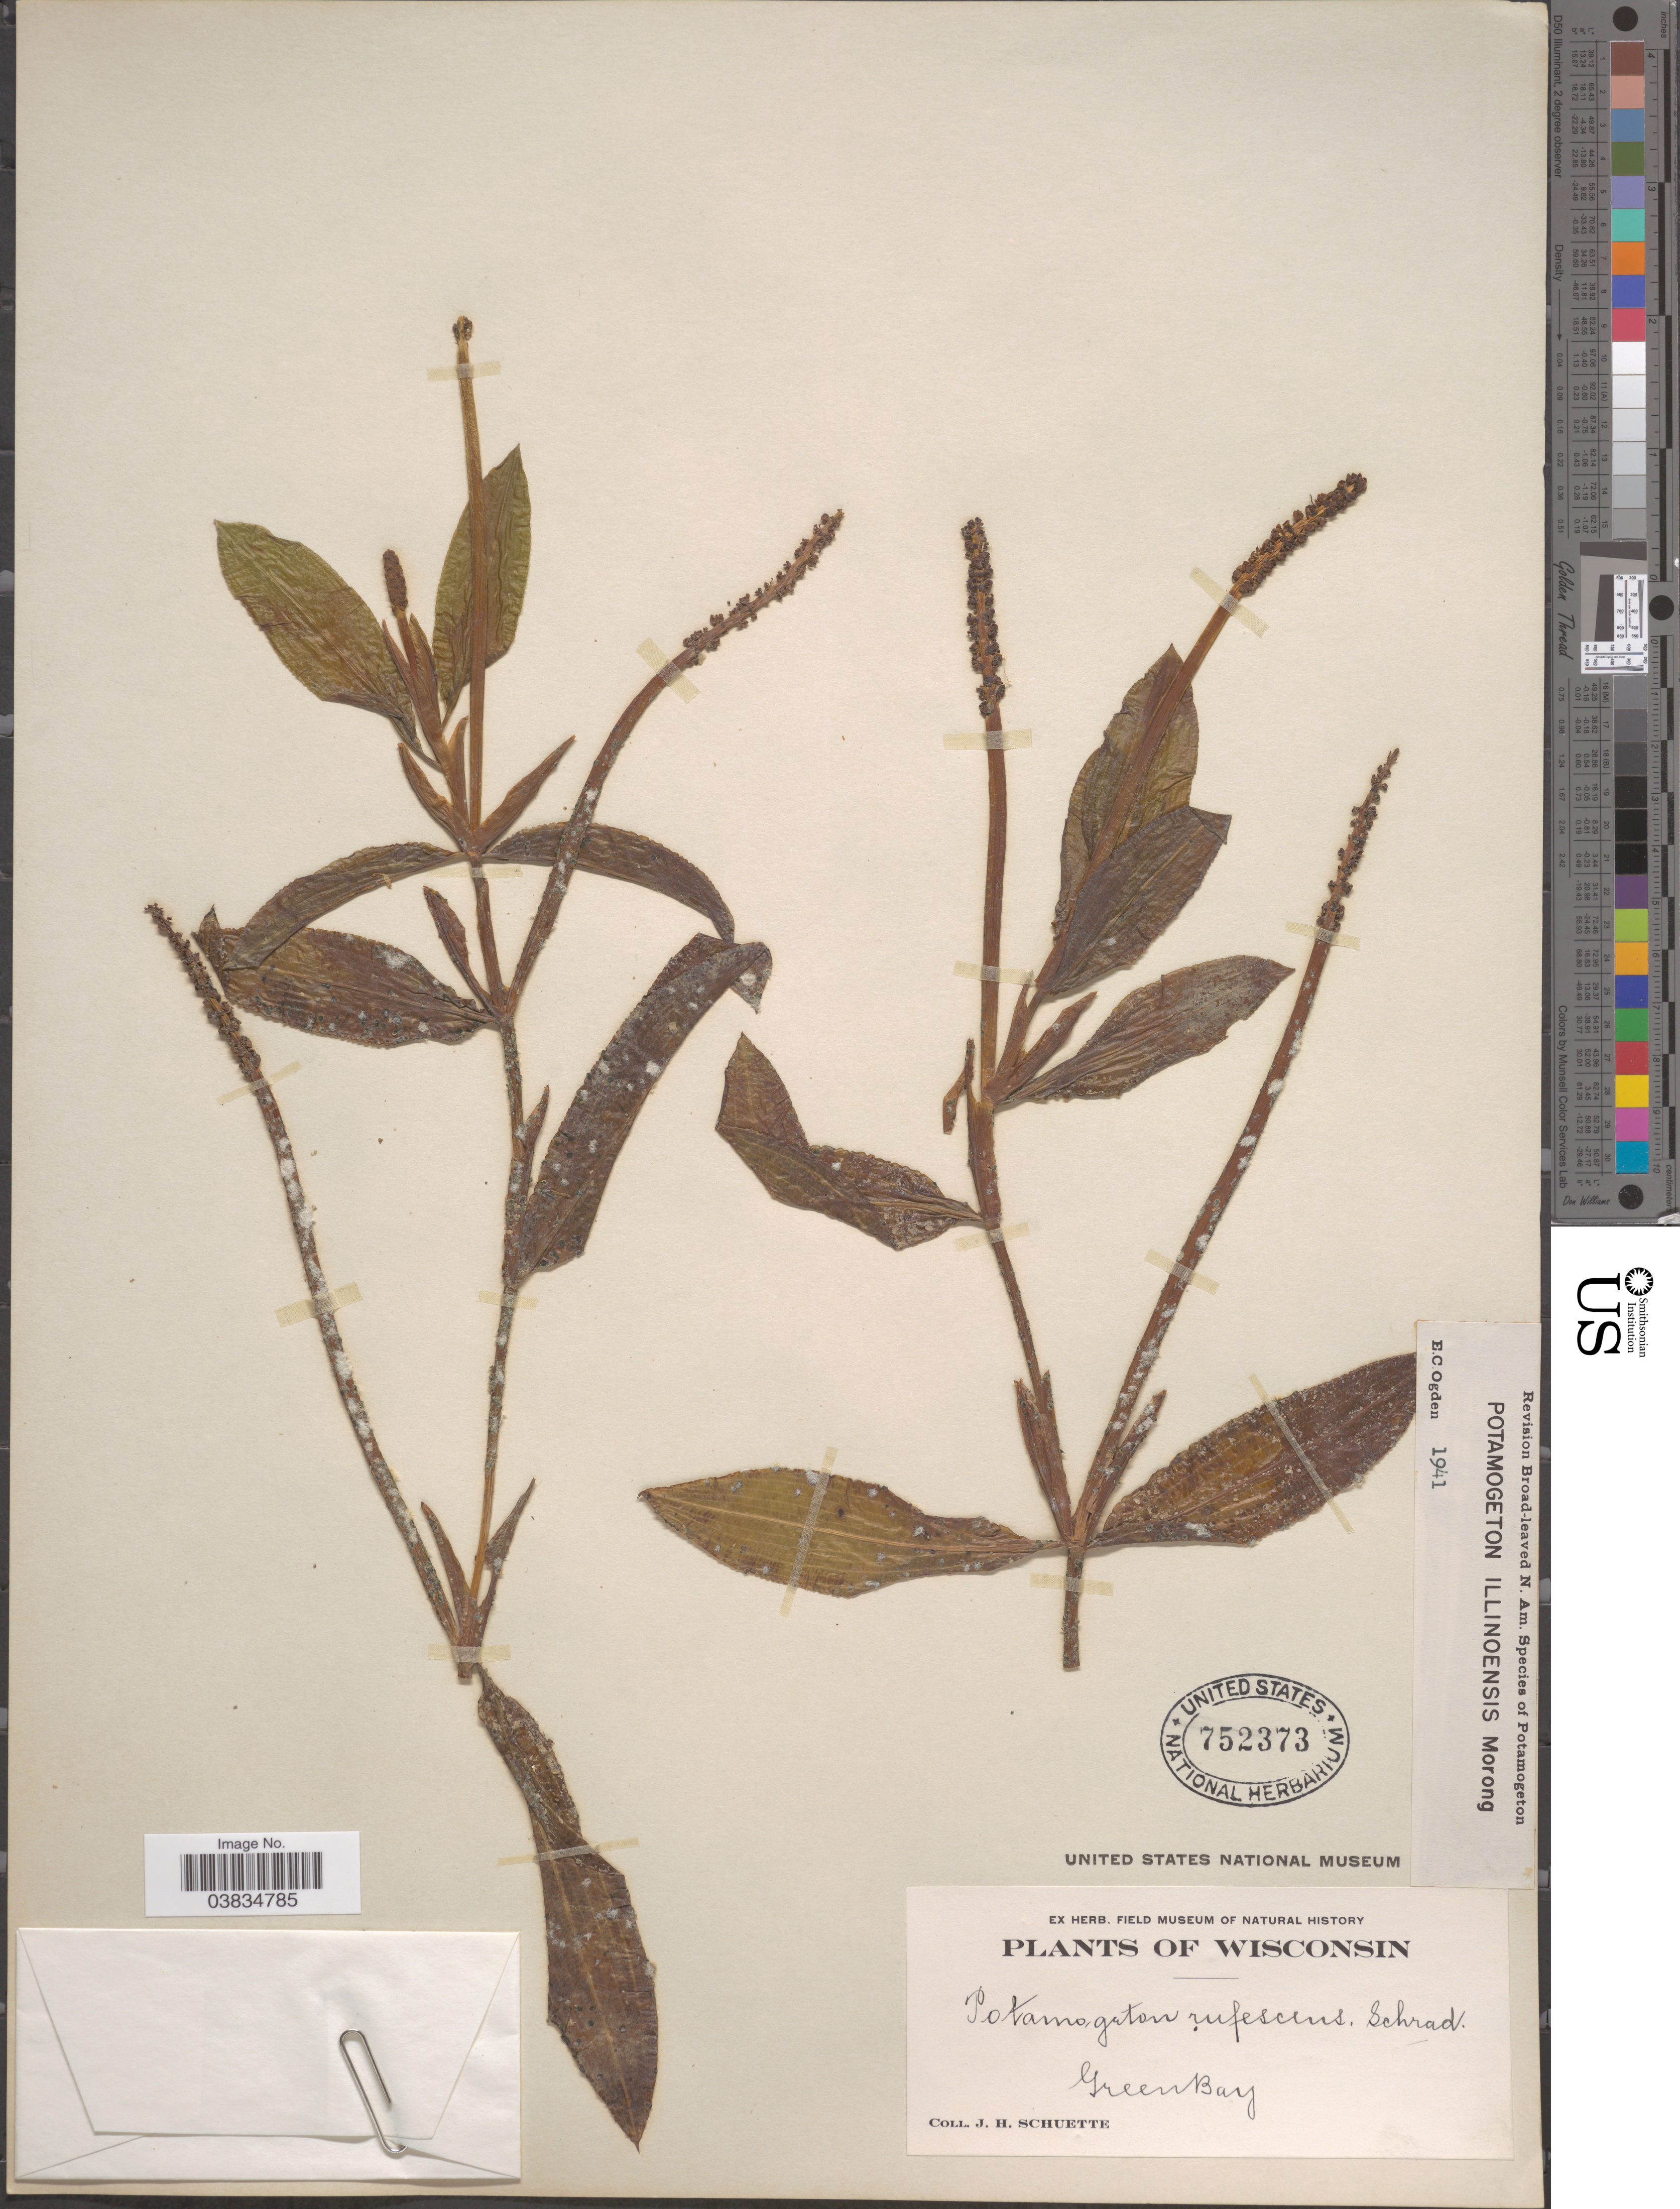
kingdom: Plantae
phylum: Tracheophyta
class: Liliopsida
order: Alismatales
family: Potamogetonaceae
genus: Potamogeton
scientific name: Potamogeton illinoensis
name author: Morong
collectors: J. H. Schuette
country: United States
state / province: Wisconsin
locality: GreenBay.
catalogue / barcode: US 752373